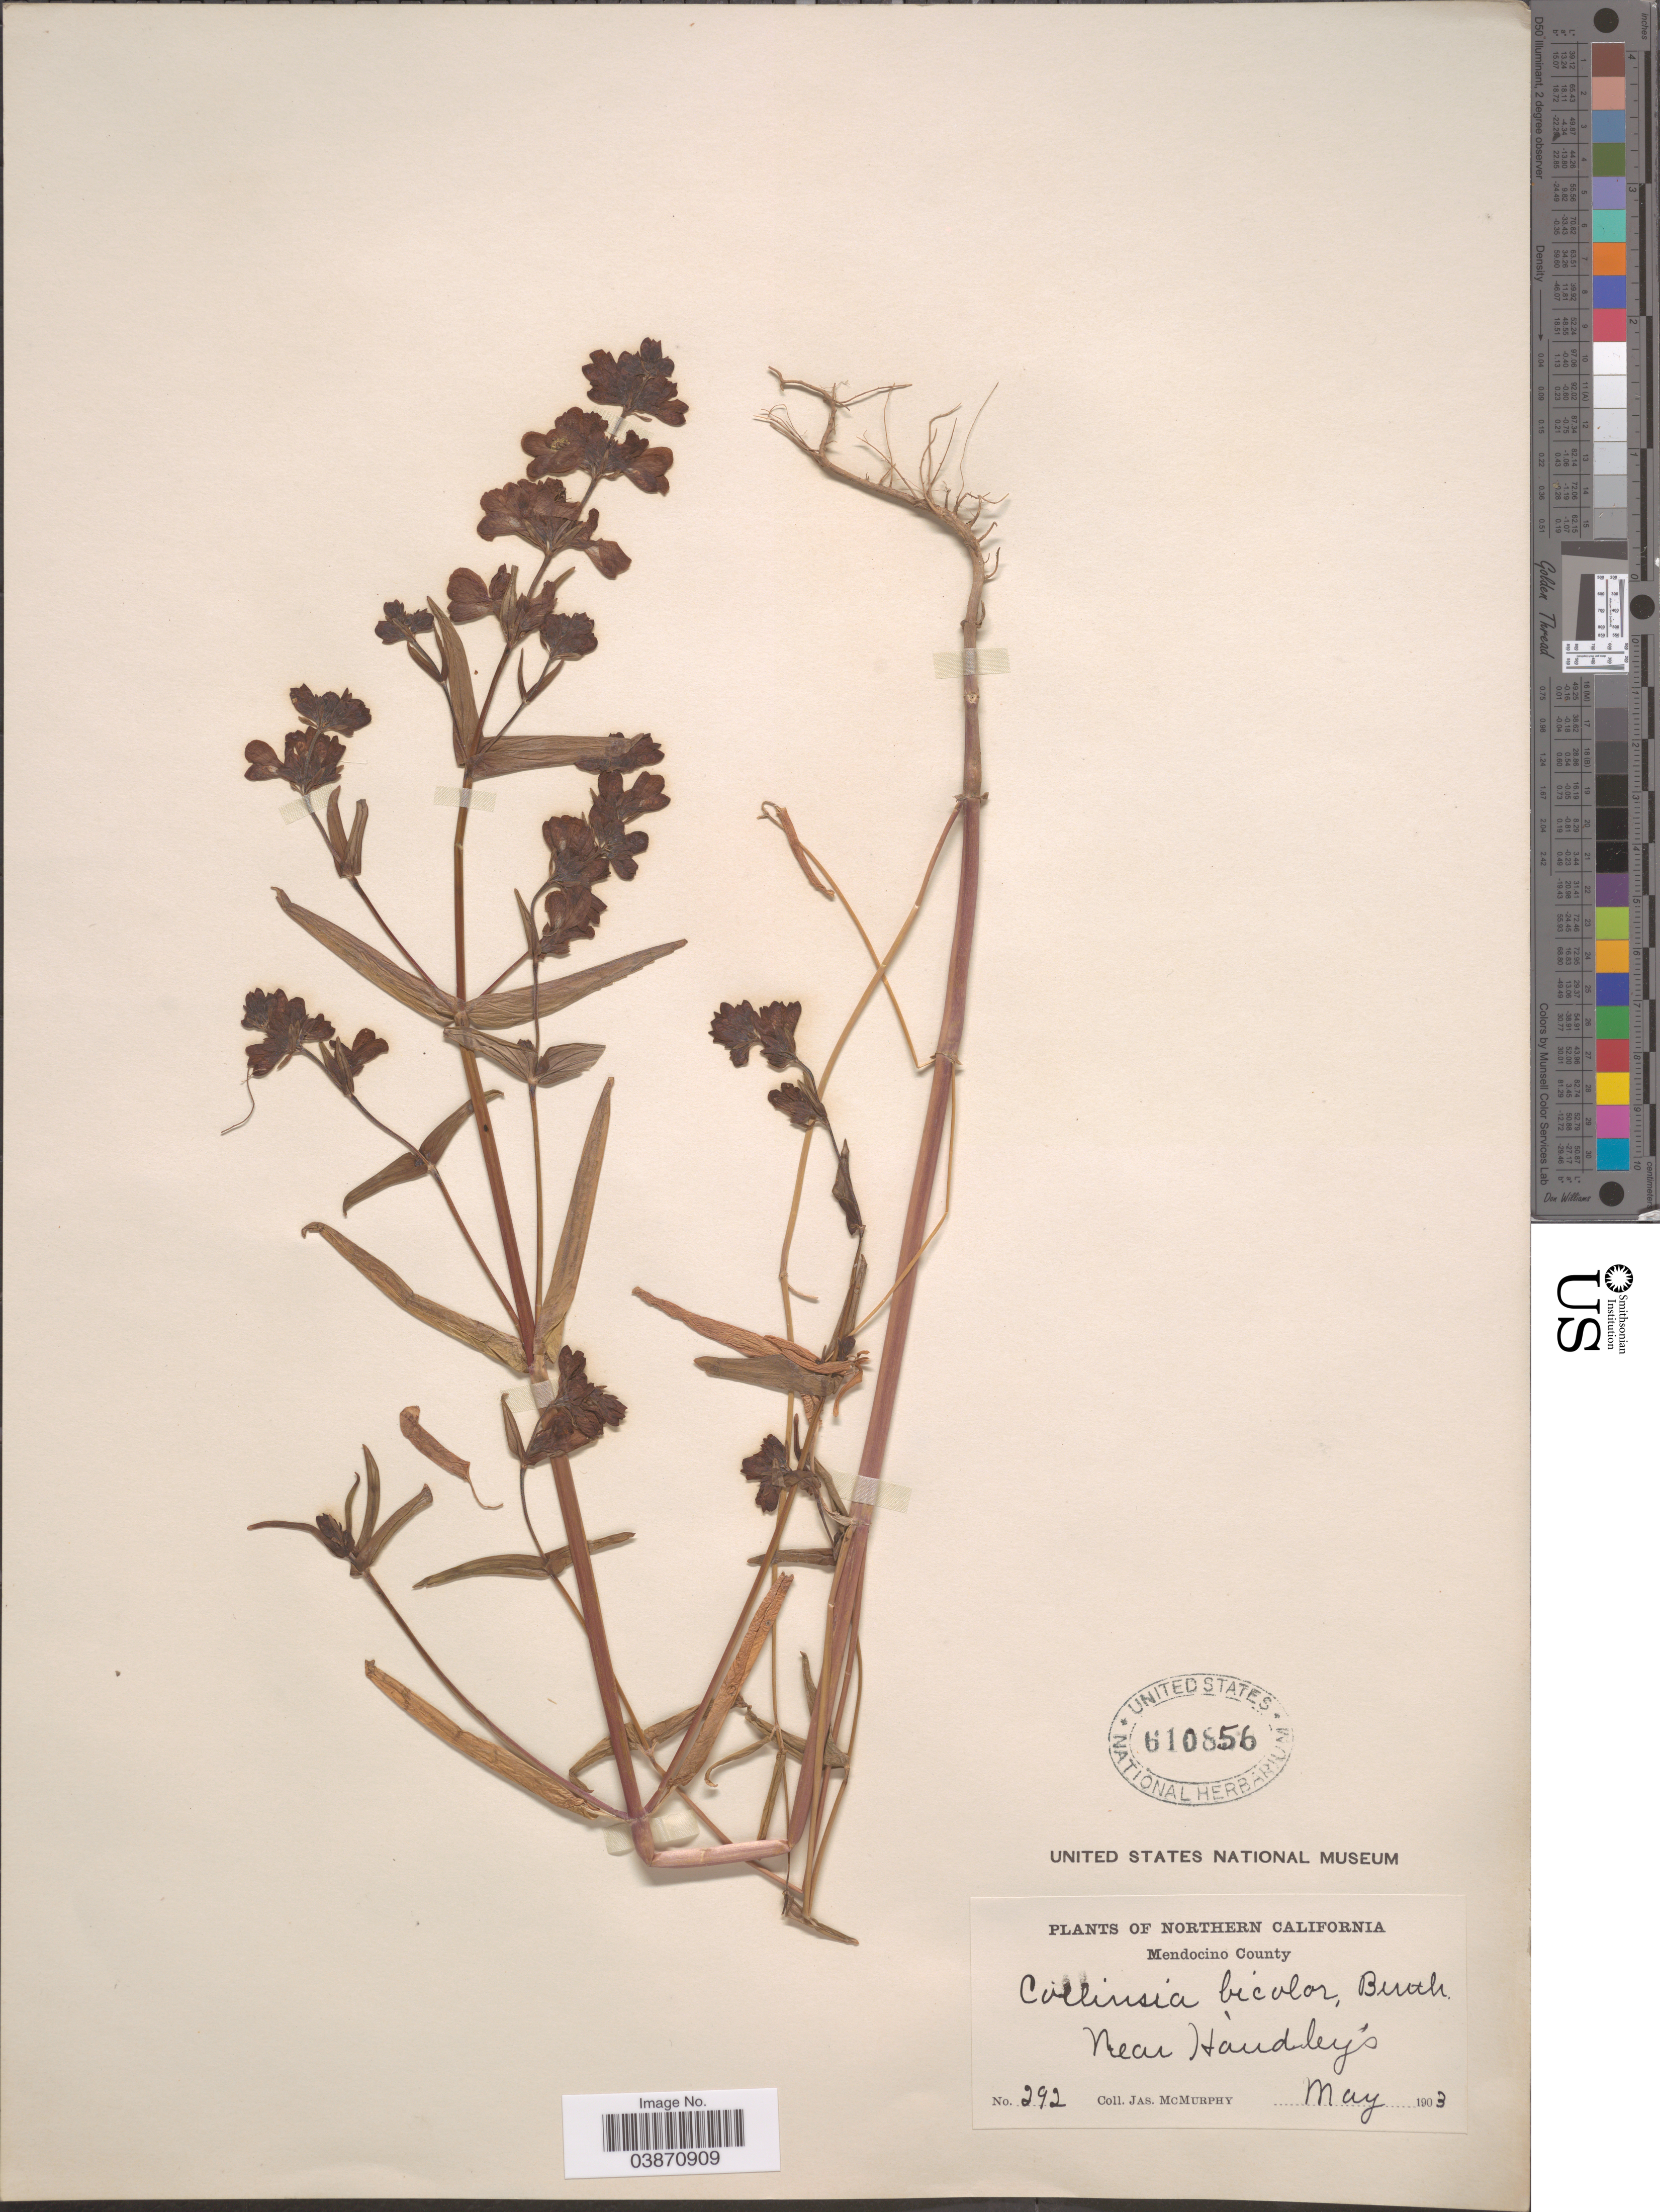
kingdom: Plantae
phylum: Tracheophyta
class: Magnoliopsida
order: Lamiales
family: Plantaginaceae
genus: Collinsia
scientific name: Collinsia bicolor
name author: Raf.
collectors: J. McMurphy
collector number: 292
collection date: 1903-05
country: United States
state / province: California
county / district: Mendocino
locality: Northern California. Mendocino County. Near Handley's.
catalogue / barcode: US 610856